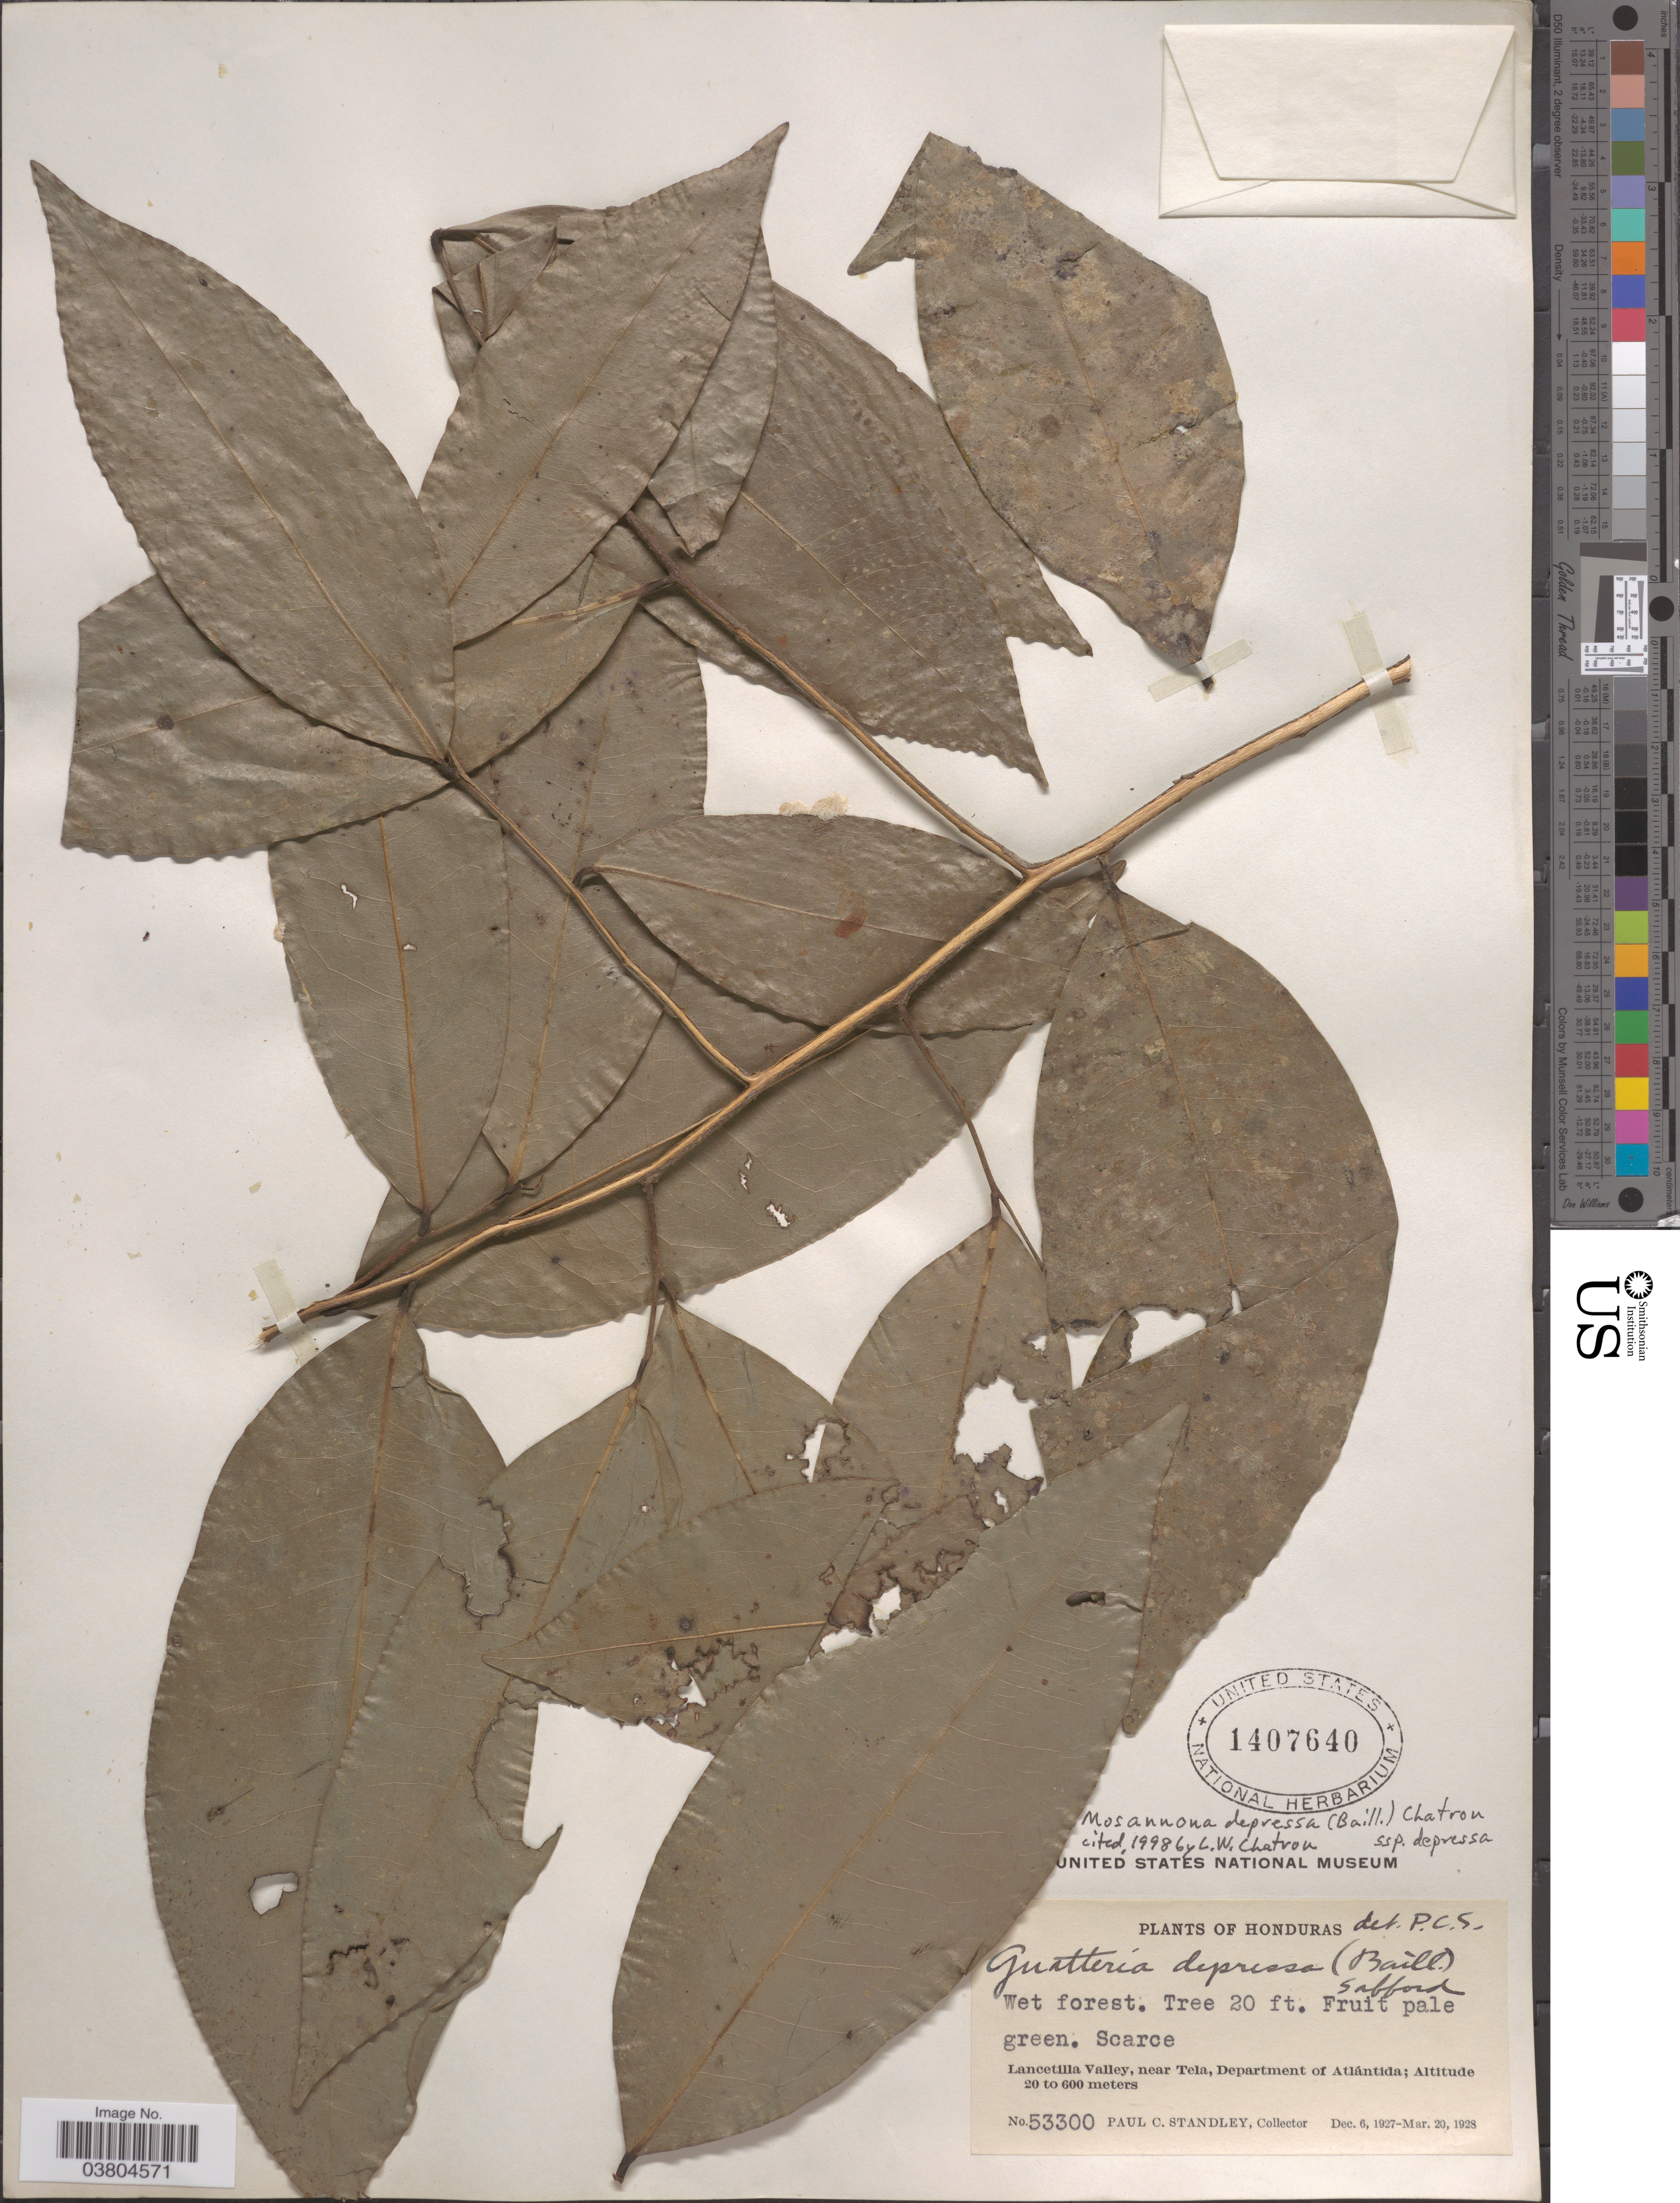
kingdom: Plantae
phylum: Tracheophyta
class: Magnoliopsida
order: Magnoliales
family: Annonaceae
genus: Mosannona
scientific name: Mosannona depressa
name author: (Baill.) Chatrou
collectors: P. C. Standley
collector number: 53300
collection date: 1927-12-06/1928-03-20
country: Honduras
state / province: Atlantida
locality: Lancetilla Valley, near Tela, Department of Atlántida.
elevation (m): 20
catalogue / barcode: US 1407640